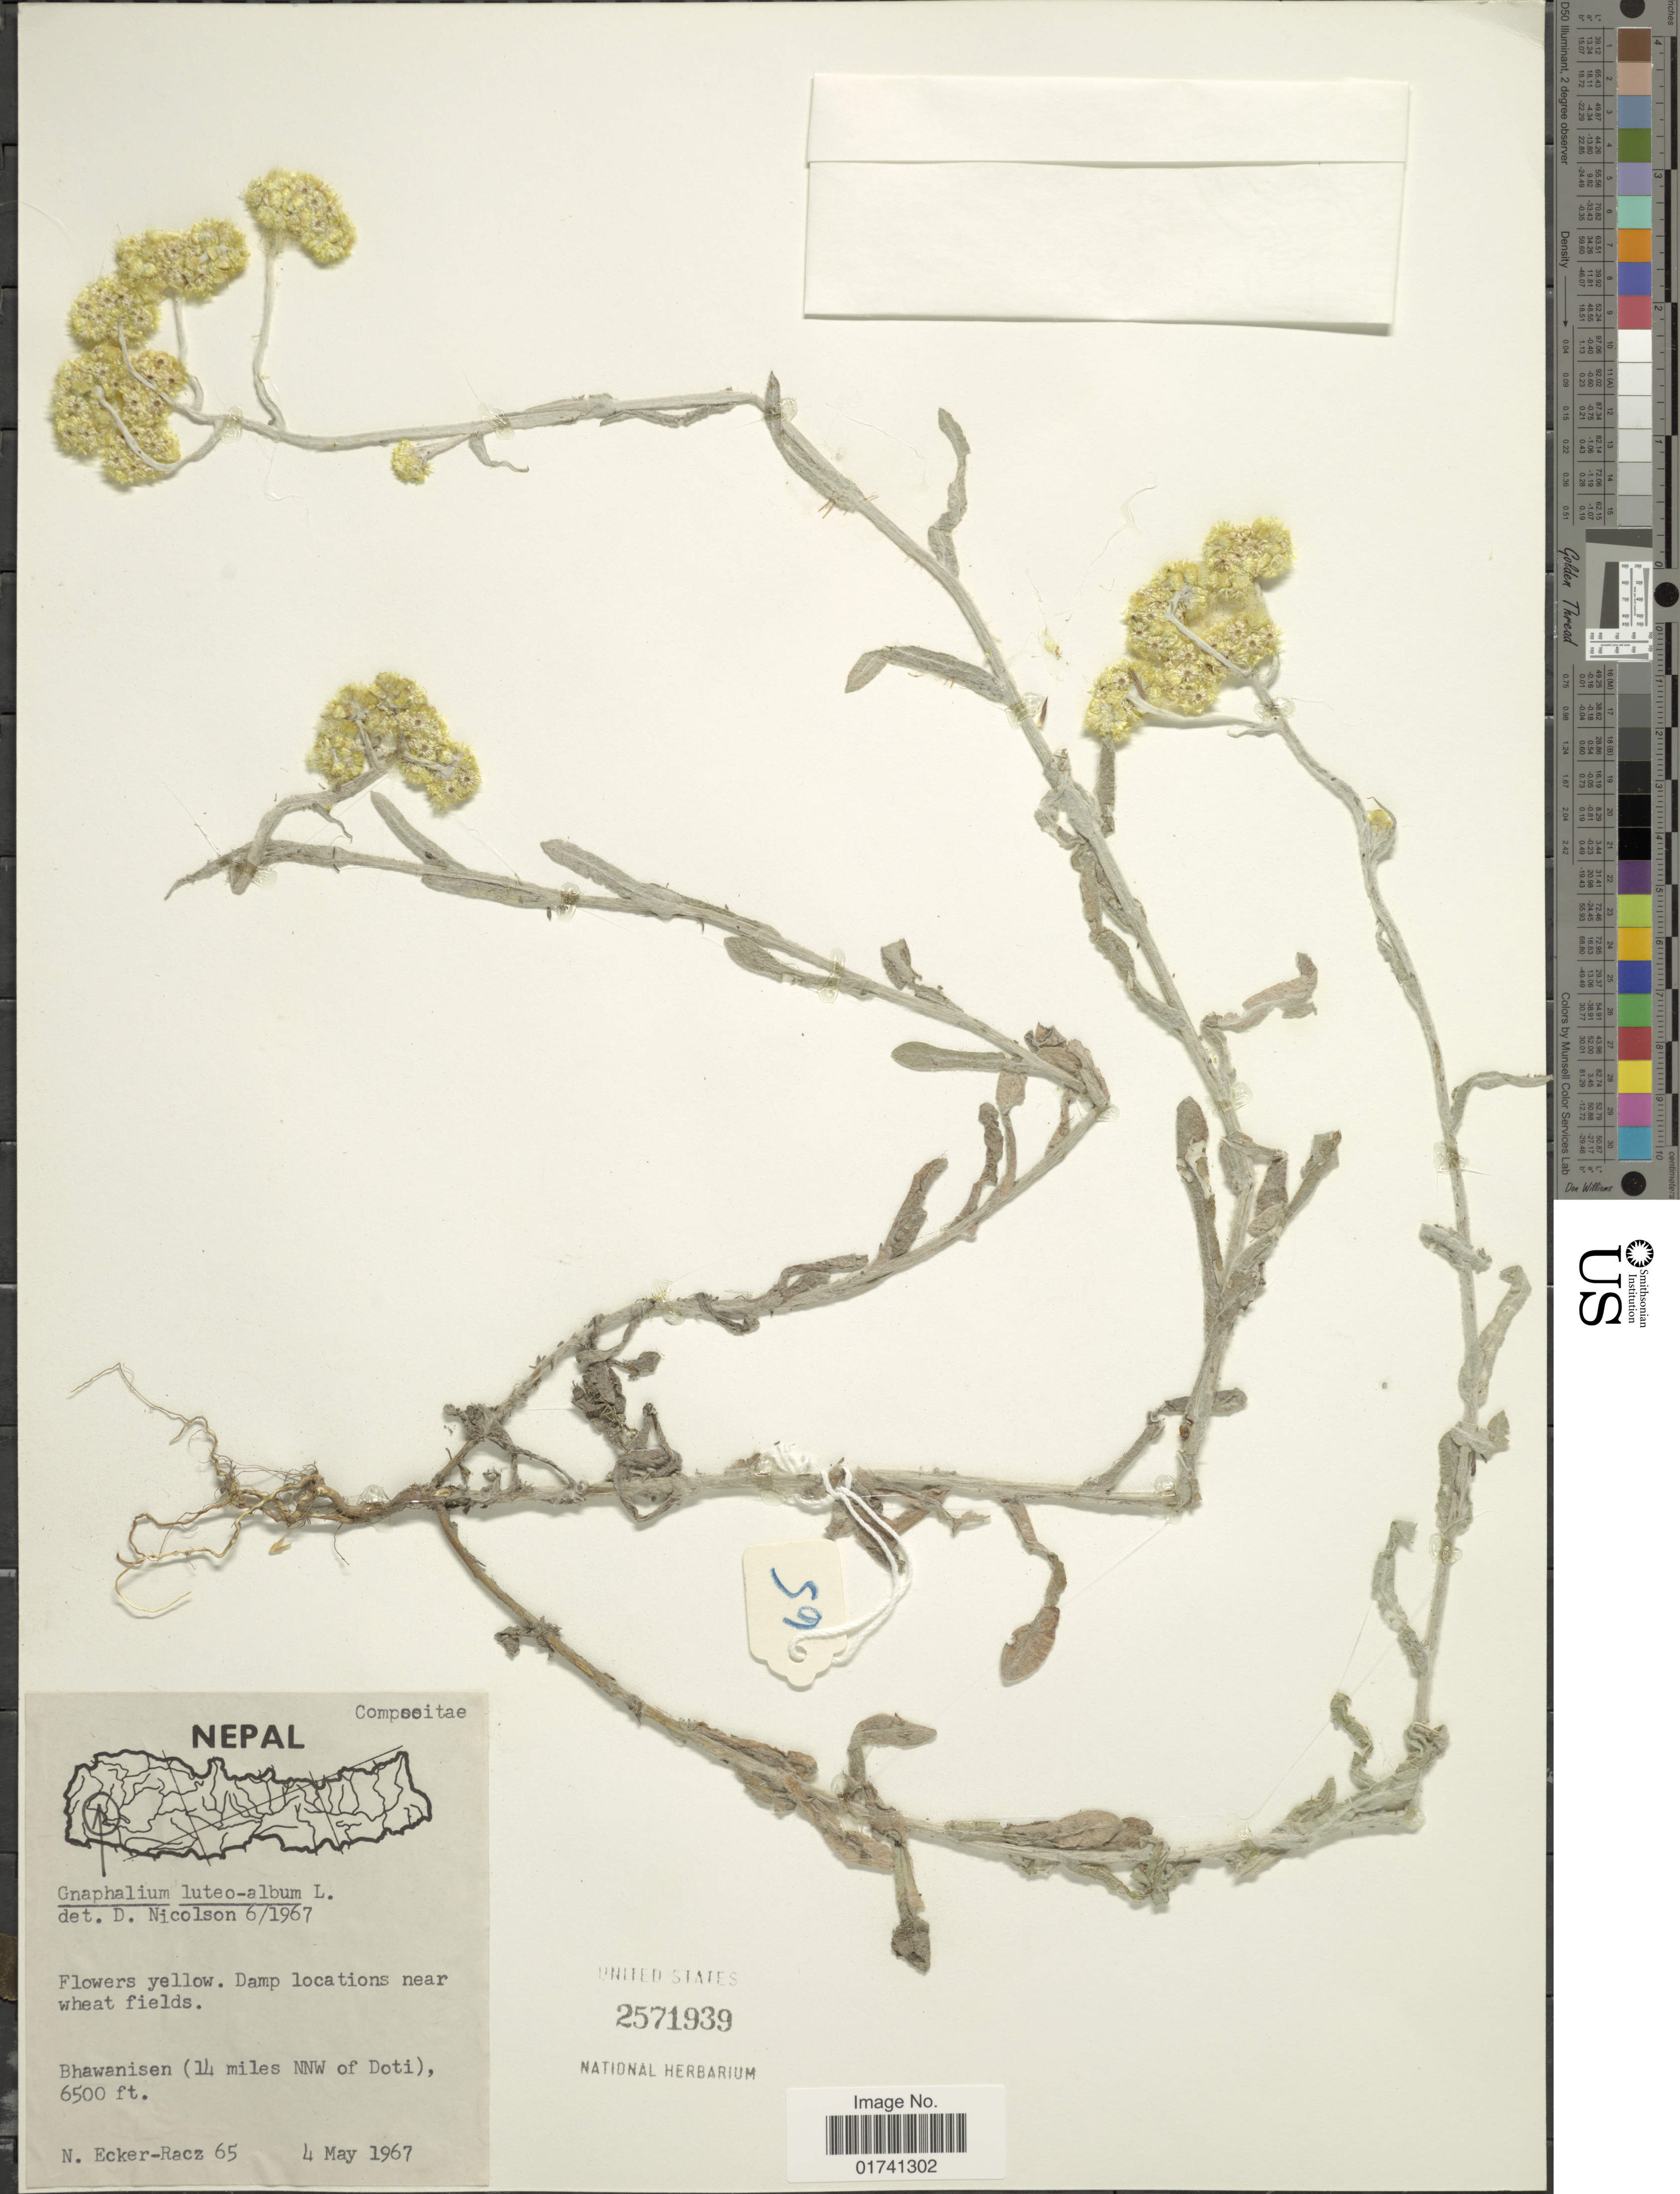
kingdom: Plantae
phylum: Tracheophyta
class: Magnoliopsida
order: Asterales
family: Asteraceae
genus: Laphangium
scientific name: Laphangium luteoalbum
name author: (L.) Tzvelev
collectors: N. Ecker-Racz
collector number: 65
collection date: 1967-05-04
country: Nepal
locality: Bhawanisen (14 miles NNW of Doti), damp locations wheat fields.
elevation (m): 1981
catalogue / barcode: US 2571939